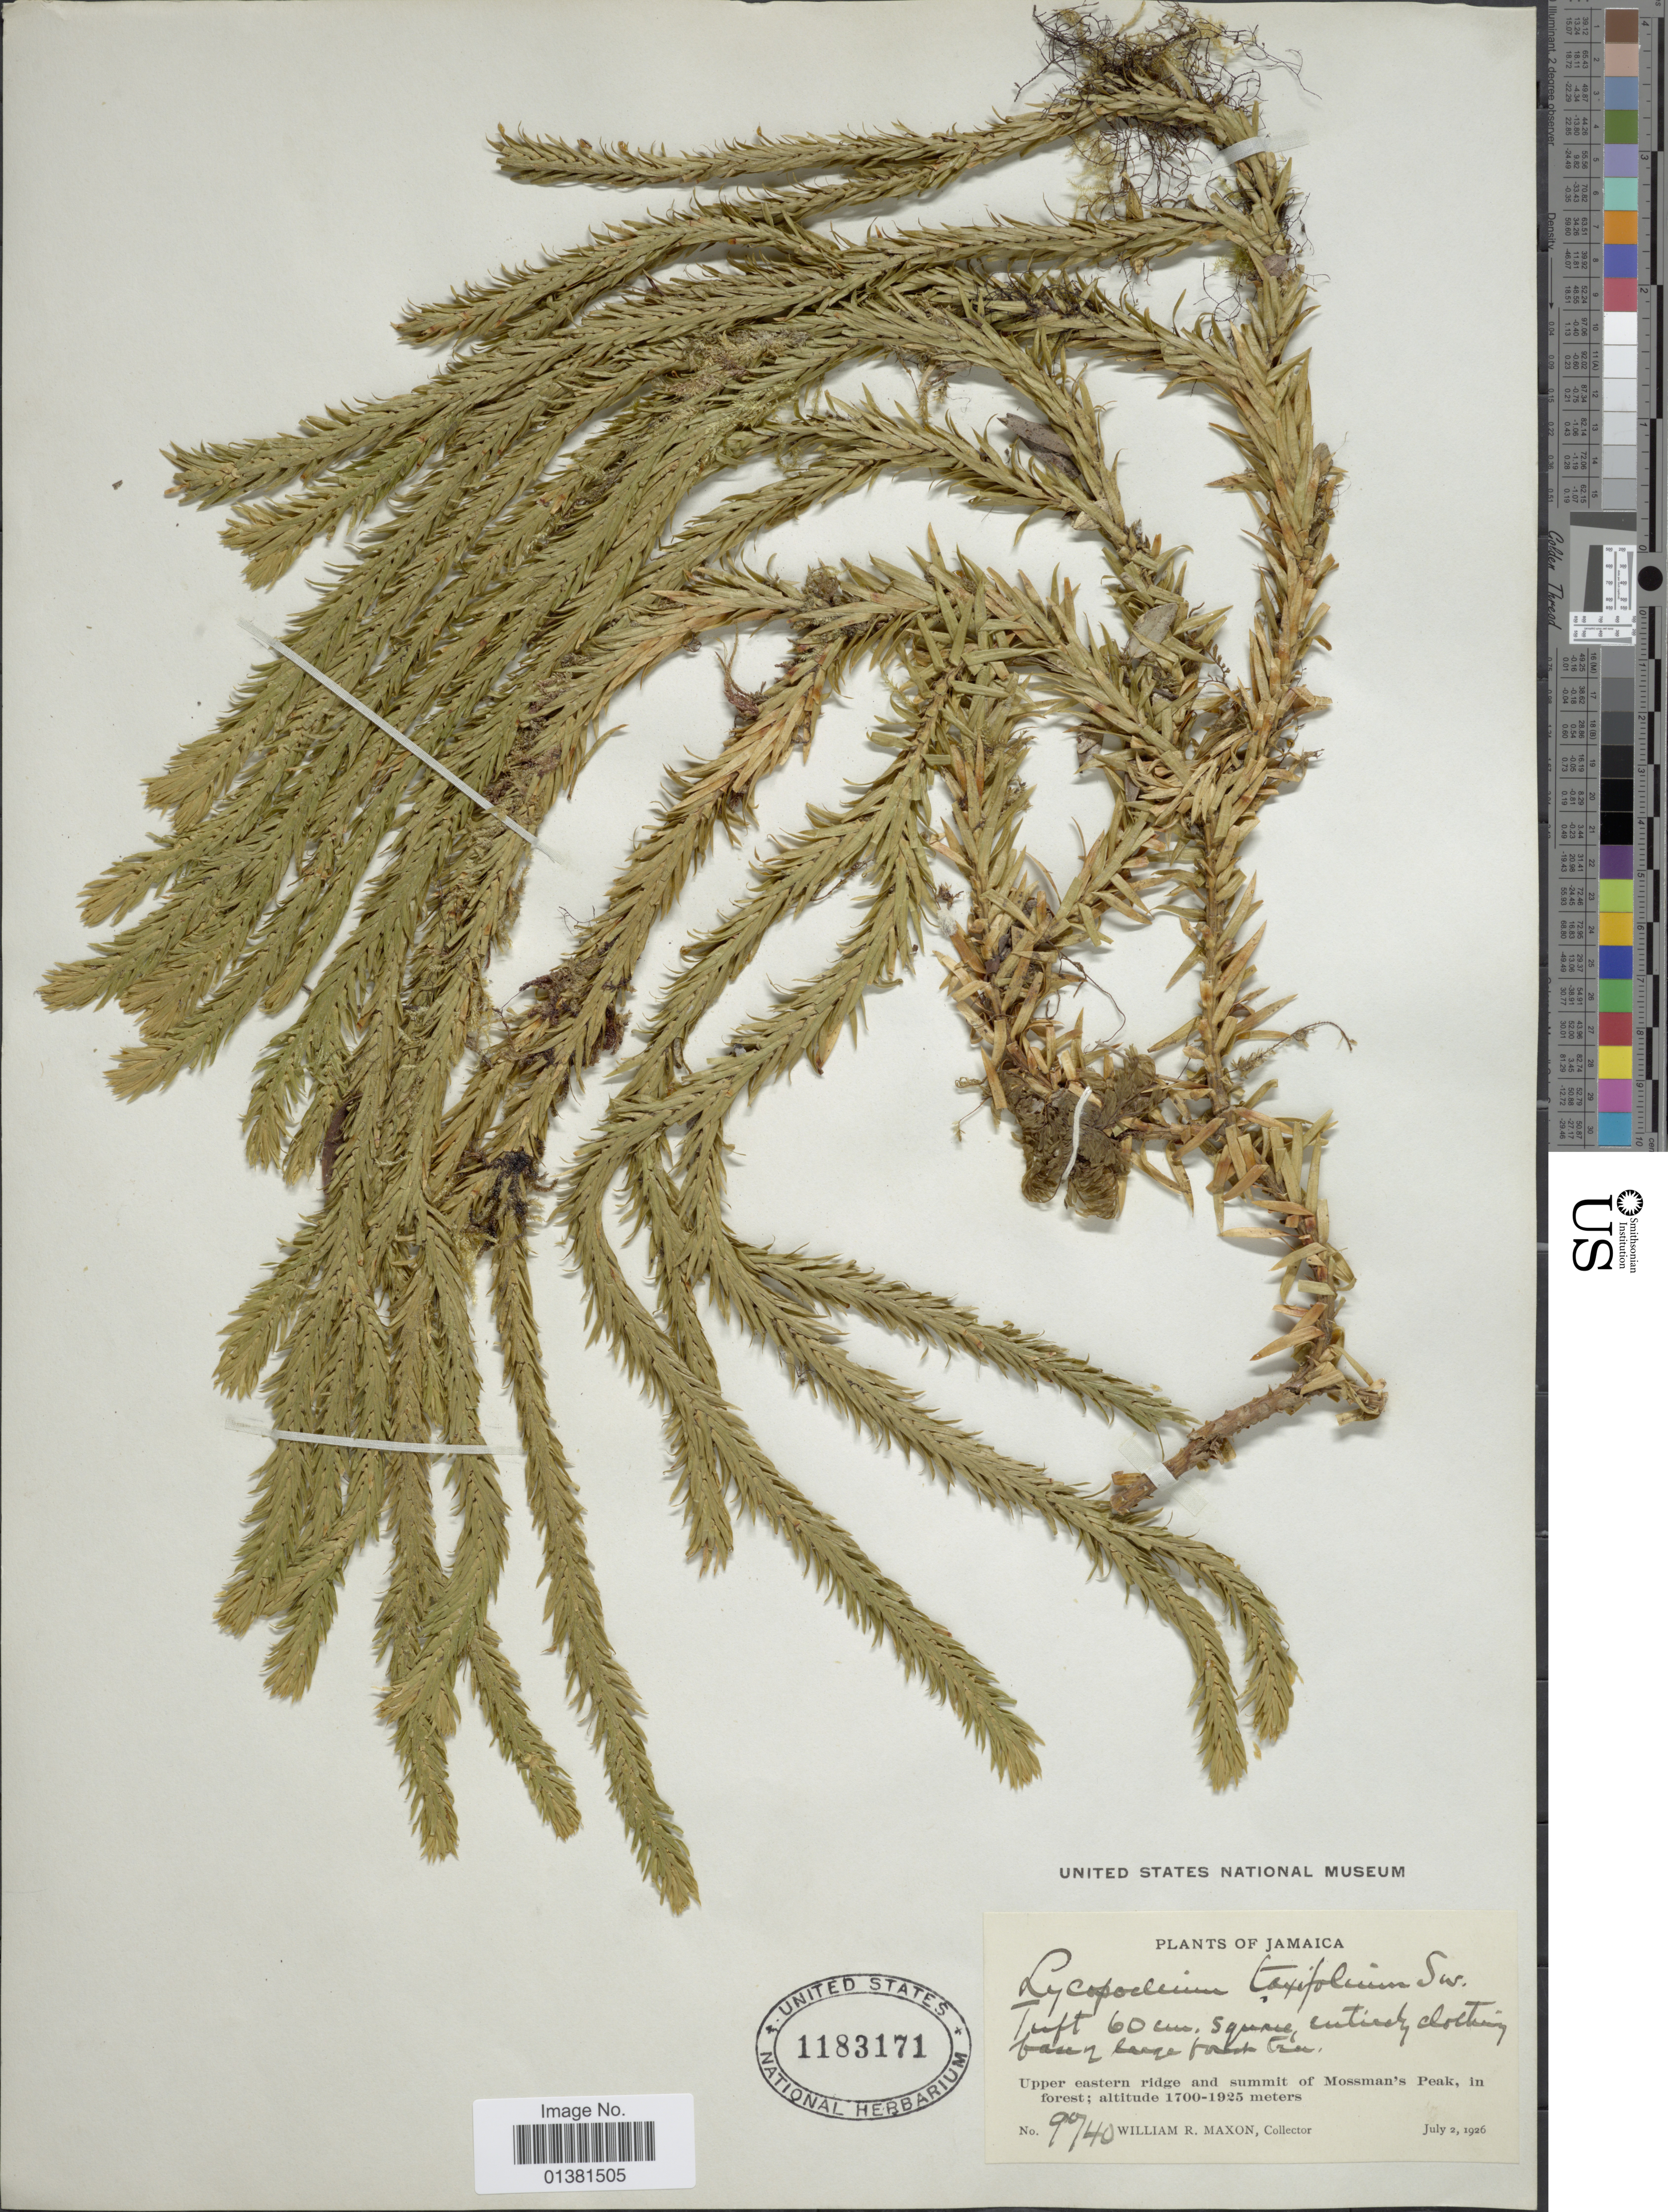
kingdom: Plantae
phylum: Tracheophyta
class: Lycopodiopsida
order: Lycopodiales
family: Lycopodiaceae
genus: Phlegmariurus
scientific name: Phlegmariurus taxifolius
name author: (Sw.) Á. Löve & D. Löve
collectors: W. R. Maxon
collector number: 9740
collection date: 1926-07-02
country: Jamaica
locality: Upper eastern ridge and summit of Mossman's Peak, in forest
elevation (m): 1700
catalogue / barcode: US 1183171